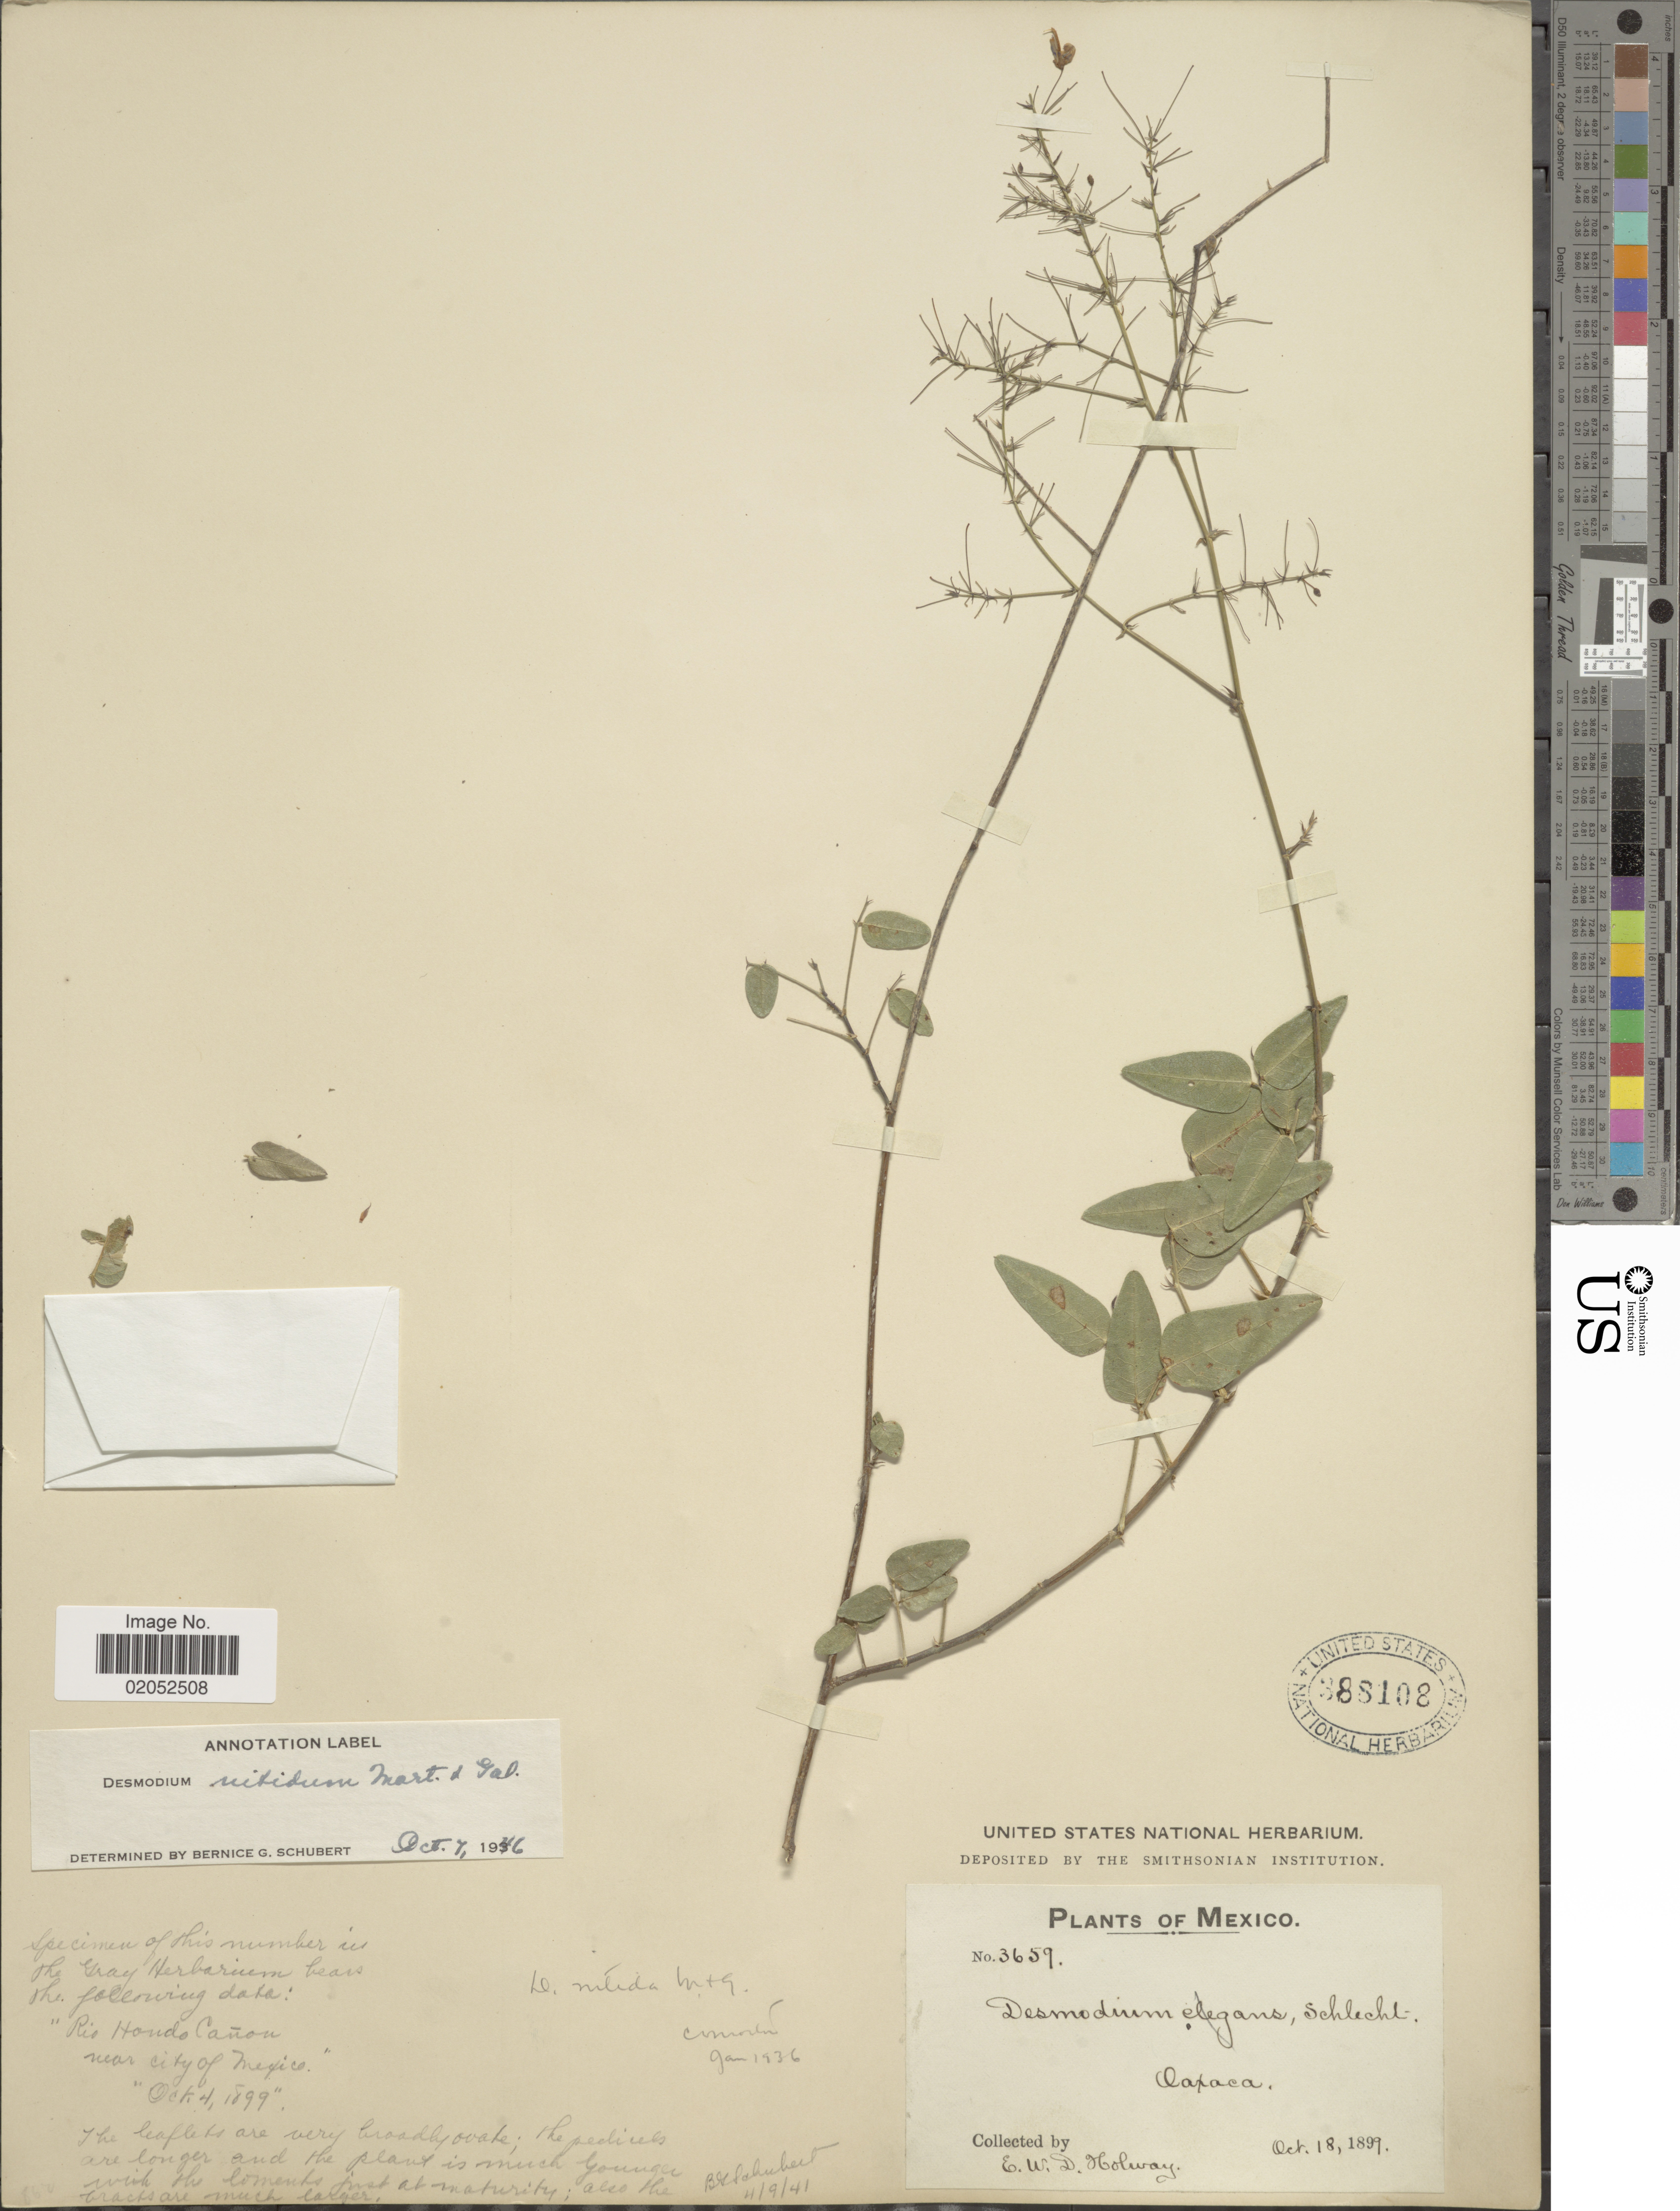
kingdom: Plantae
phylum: Tracheophyta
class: Magnoliopsida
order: Fabales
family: Fabaceae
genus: Desmodium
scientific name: Desmodium nitidum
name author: M. Martens & Galeotti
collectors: E. W. D. Holway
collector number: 3659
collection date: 1899-10-18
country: Mexico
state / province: Oaxaca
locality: Oaxaca.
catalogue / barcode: US 388108